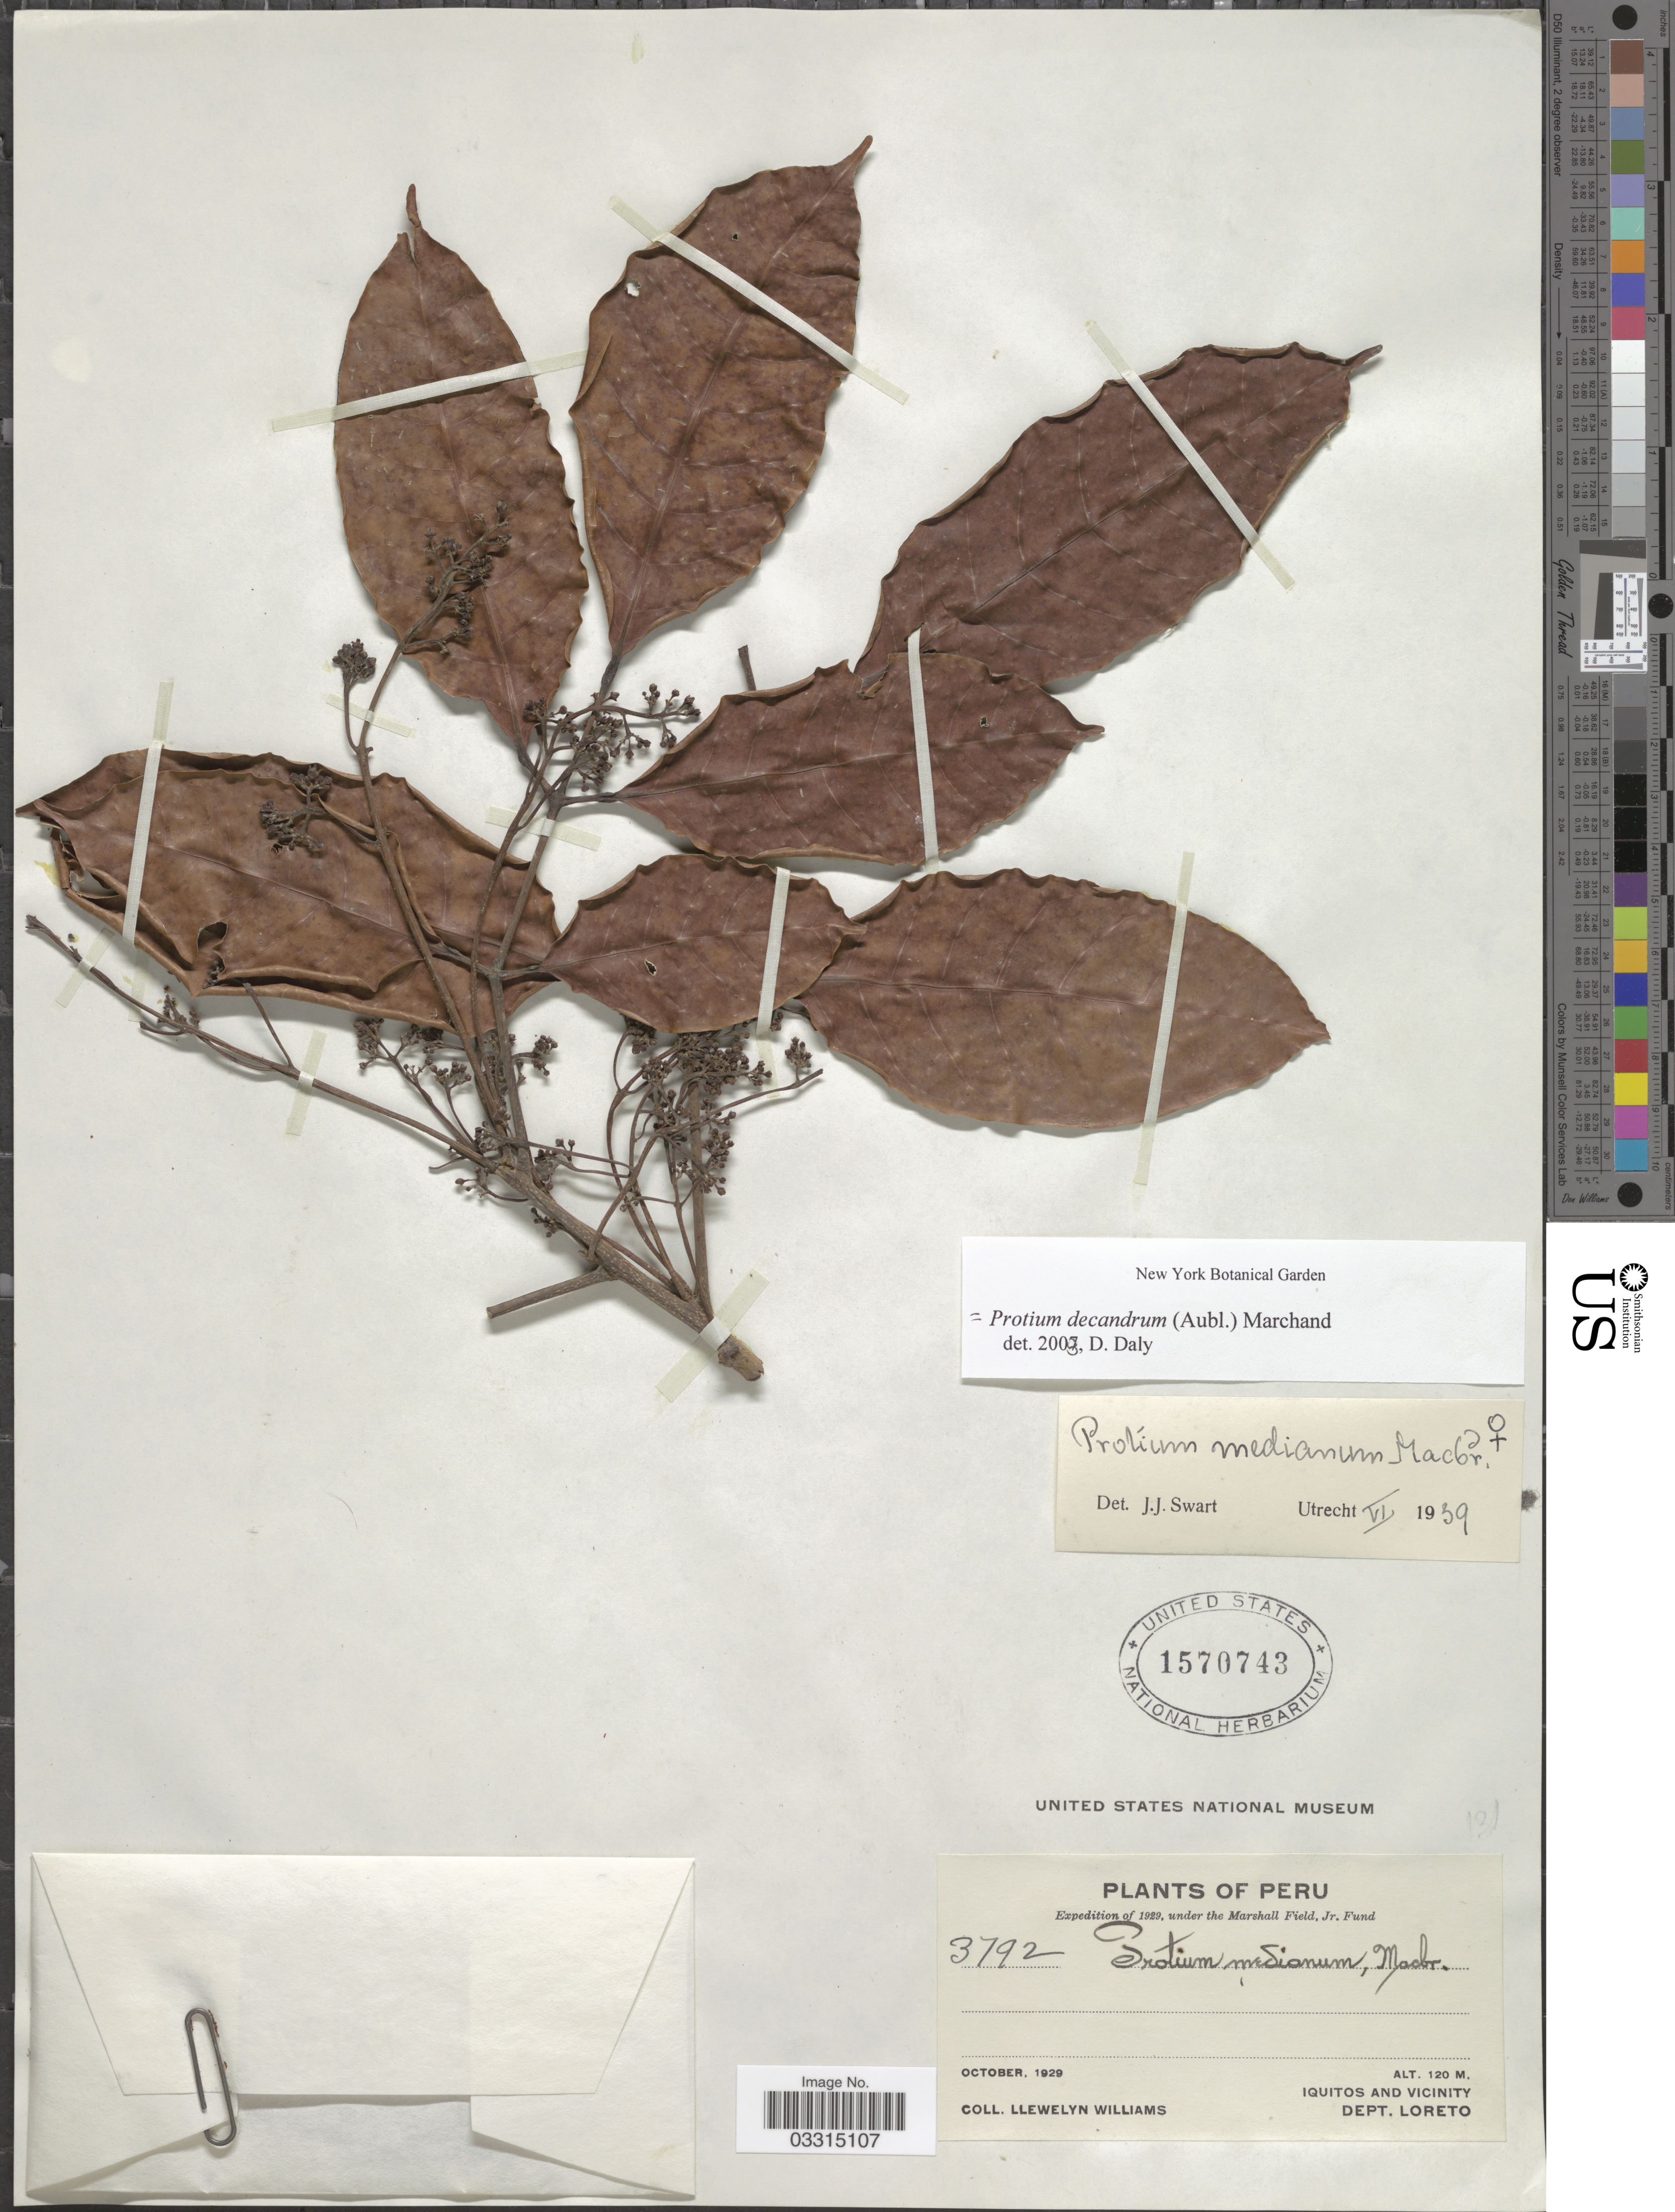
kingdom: Plantae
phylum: Tracheophyta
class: Magnoliopsida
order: Sapindales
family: Burseraceae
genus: Protium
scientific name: Protium decandrum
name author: (Aubl.) Marchand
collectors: Ll. Williams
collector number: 3792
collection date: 1929-10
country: Peru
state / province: Loreto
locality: Iquitos and vicinity. Dept. Loreto.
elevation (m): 120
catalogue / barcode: US 1570743